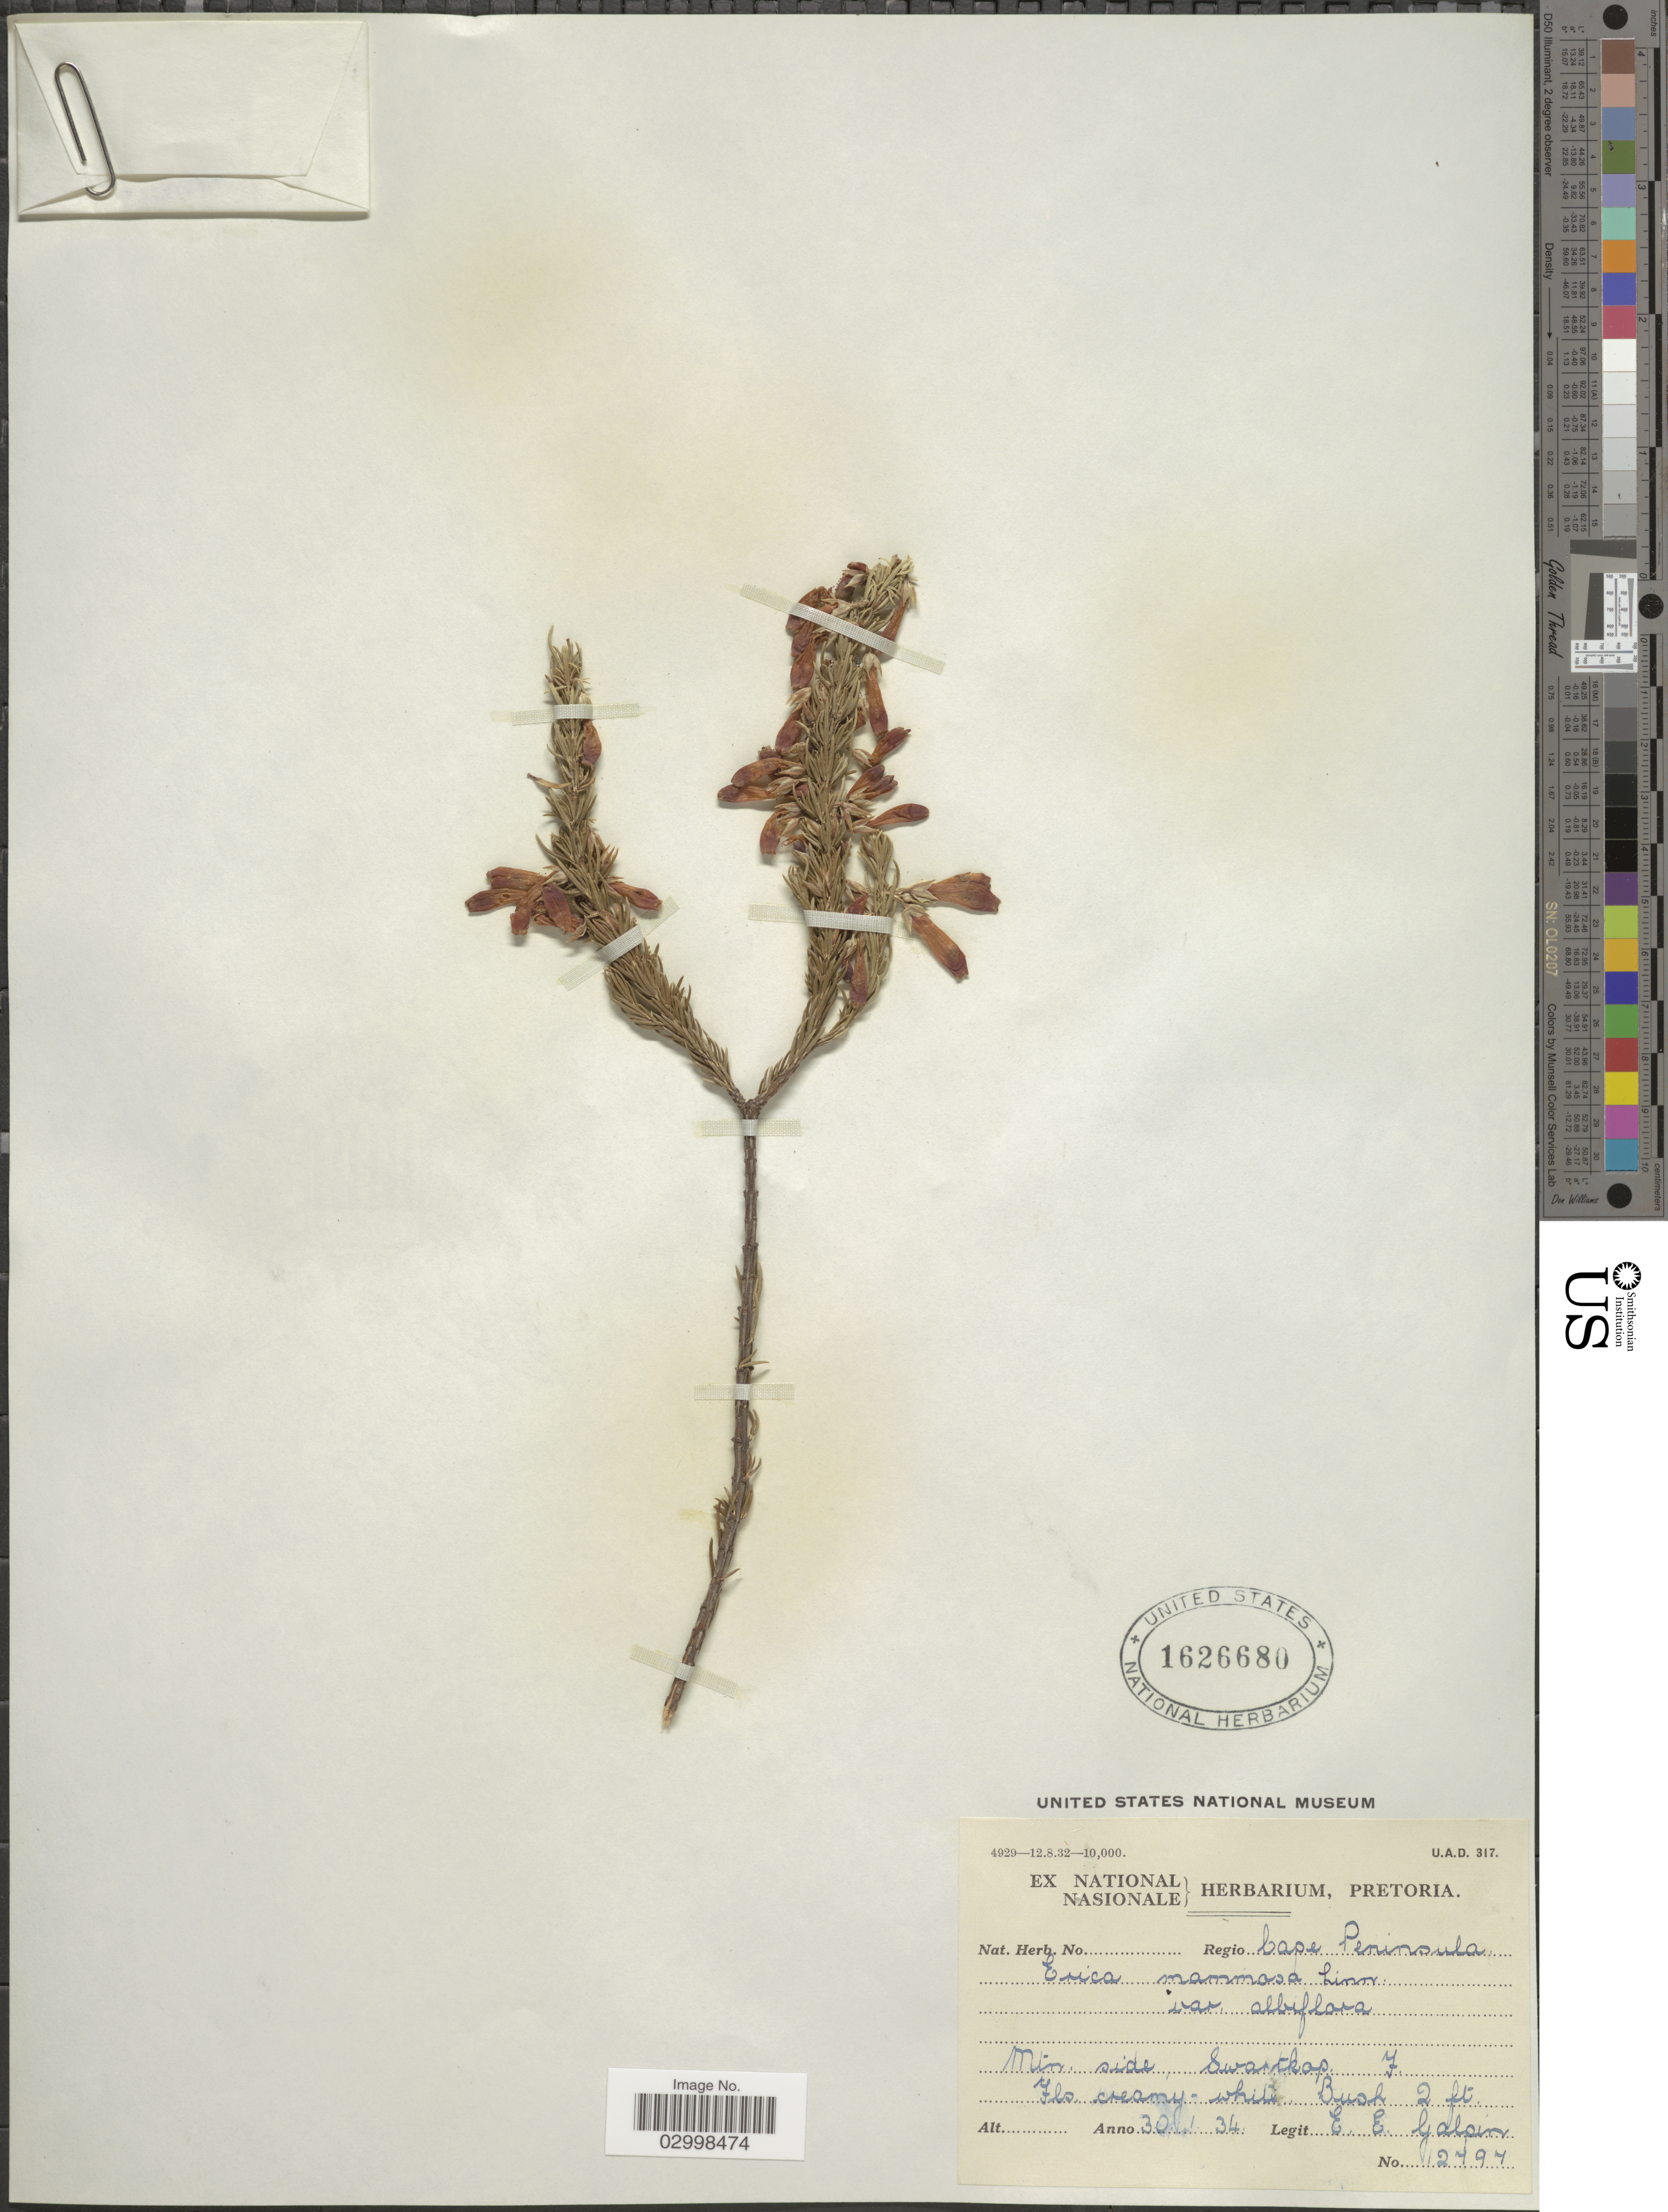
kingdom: Plantae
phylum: Tracheophyta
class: Magnoliopsida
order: Ericales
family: Ericaceae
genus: Erica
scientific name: Erica mammosa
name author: L.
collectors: E. Galpin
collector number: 12797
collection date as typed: Transcribed d/m/y: 30/1/34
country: South Africa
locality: Regio Cape Peninsula, Mtn. side, Swartkop F.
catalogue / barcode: US 1626680